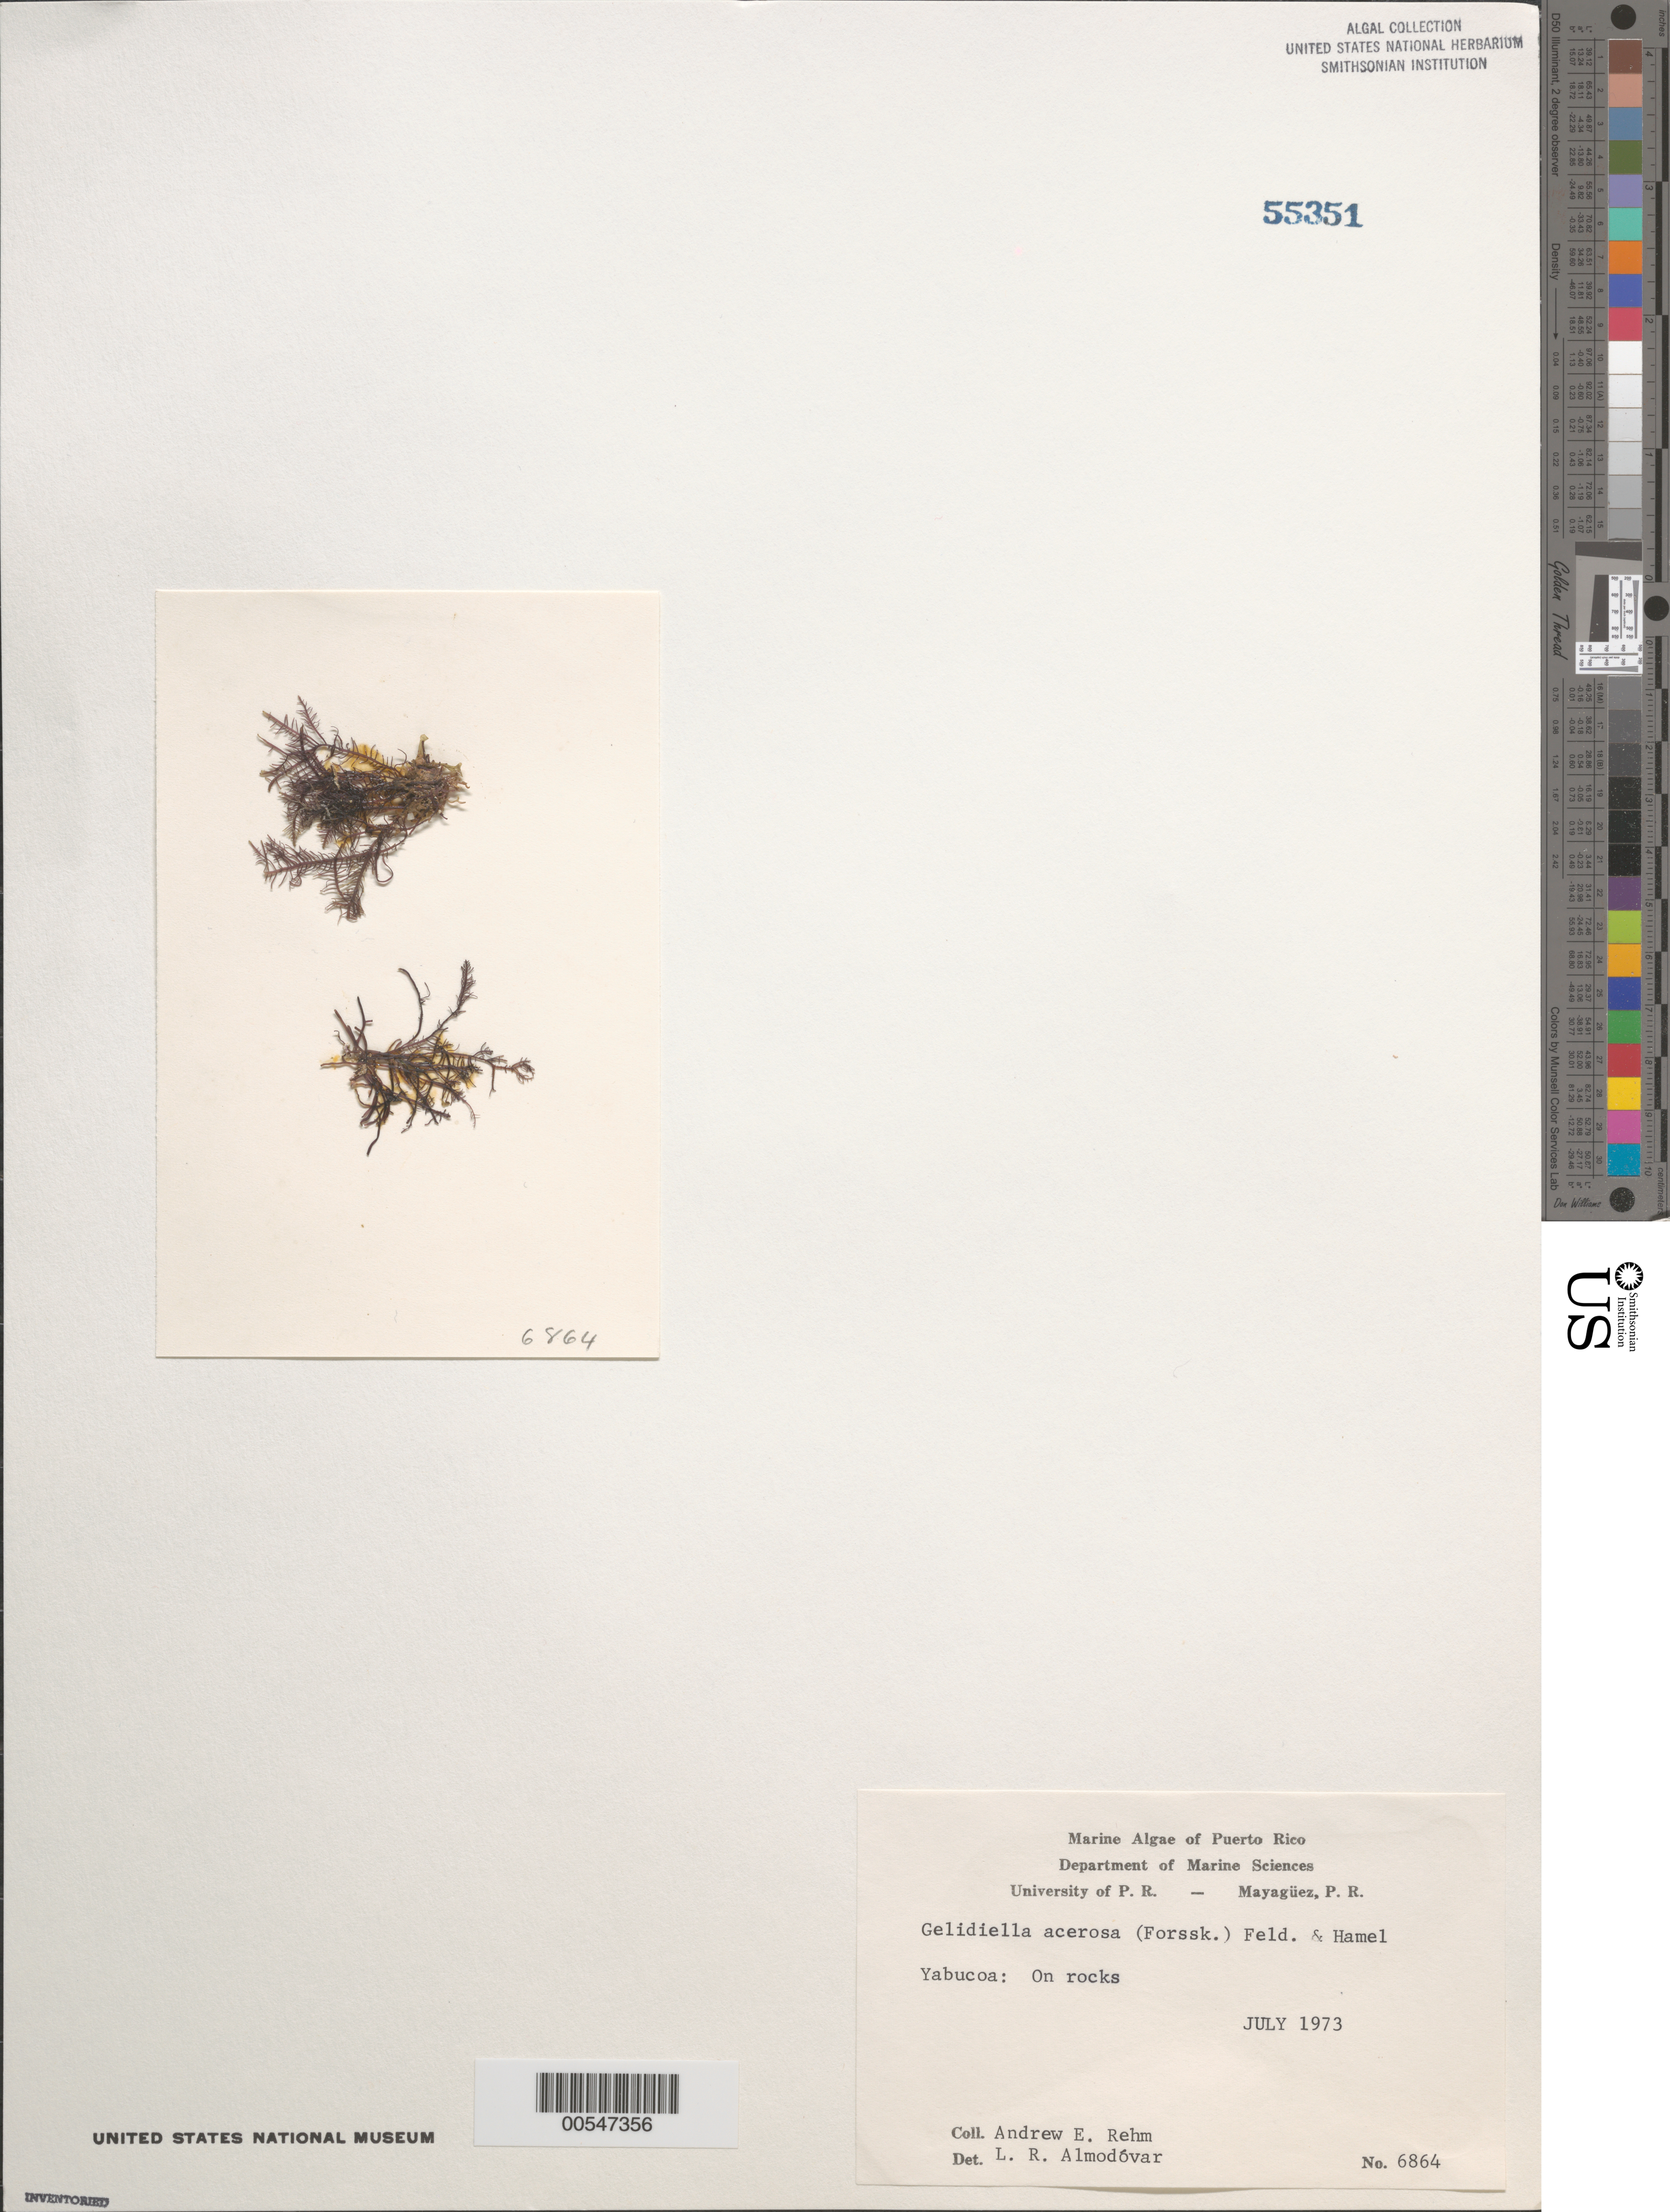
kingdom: Plantae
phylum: Rhodophyta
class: Florideophyceae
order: Gelidiales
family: Gelidiellaceae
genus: Gelidiella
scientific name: Gelidiella acerosa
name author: (Forssk.) Feldmann & G. Hamel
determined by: Almodovar, L. R.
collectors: A. Rehm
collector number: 6864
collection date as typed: Jul 1973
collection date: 1973-07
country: Puerto Rico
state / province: Yabucoa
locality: Yabucoa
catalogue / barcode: US 55351